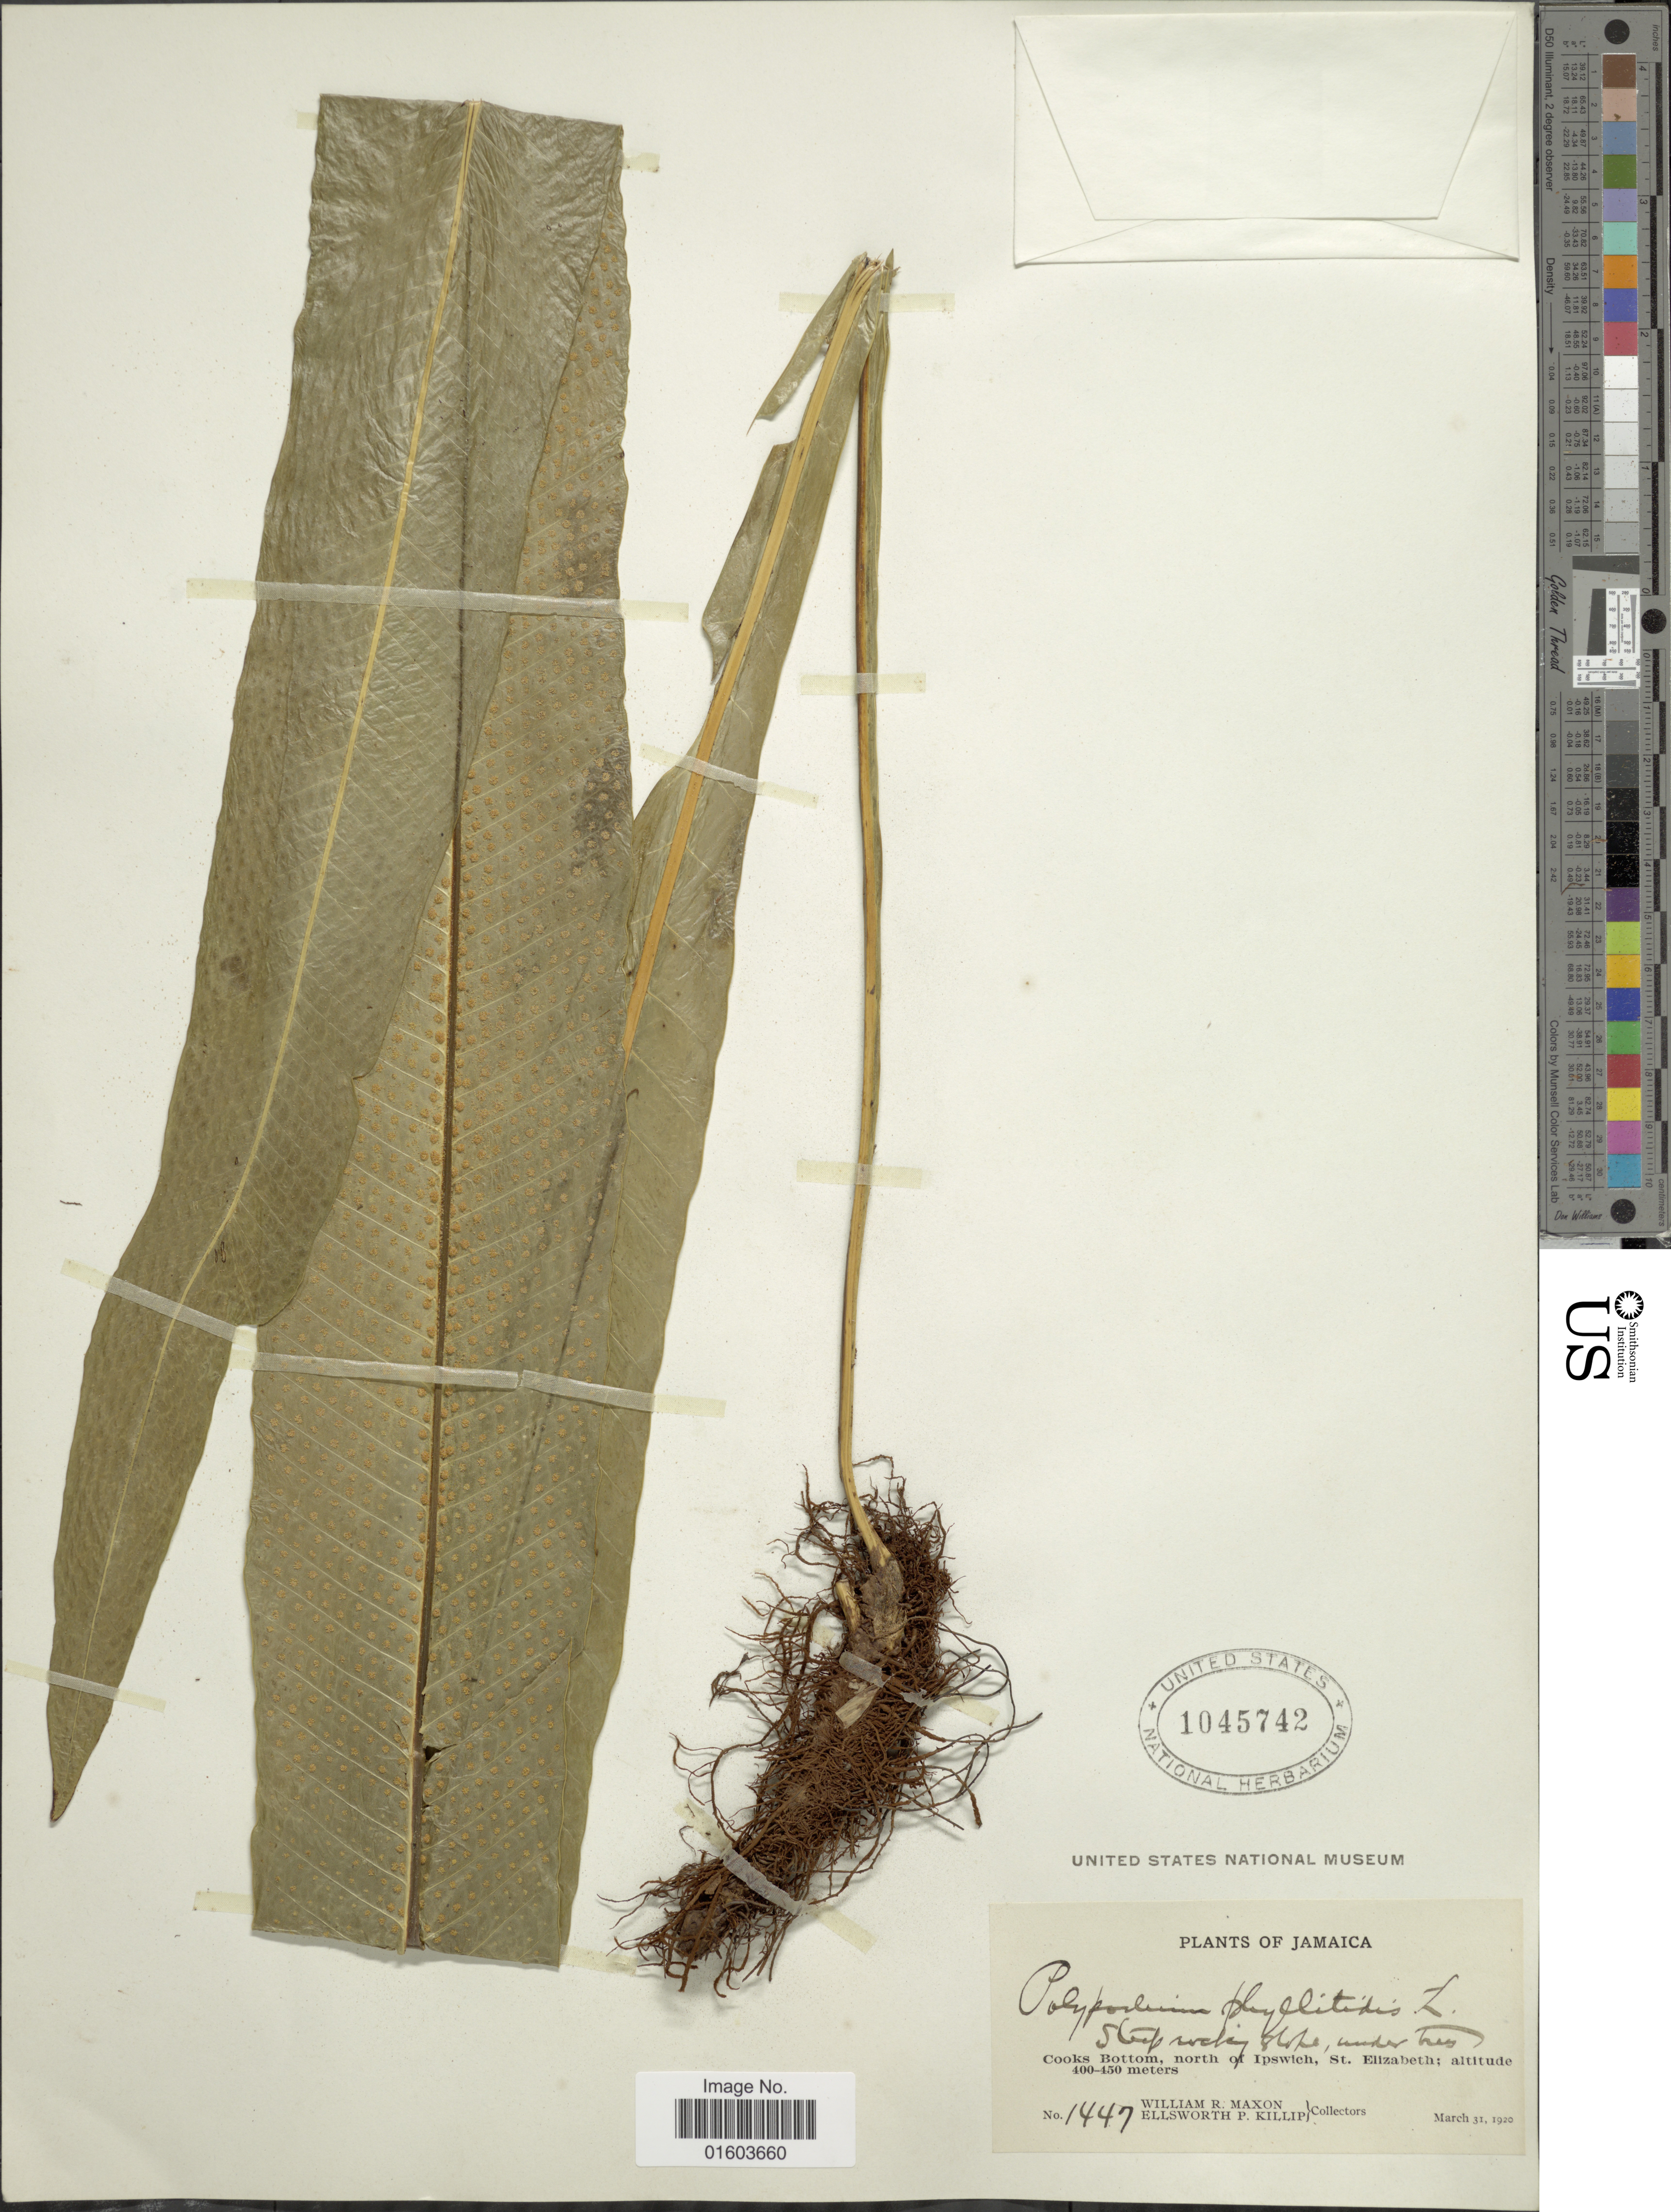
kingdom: Plantae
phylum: Tracheophyta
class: Polypodiopsida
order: Polypodiales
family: Polypodiaceae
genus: Campyloneurum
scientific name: Campyloneurum phyllitidis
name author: (L.) C. Presl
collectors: W. R. Maxon & E. P. Killip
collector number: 1447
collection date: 1920-03-31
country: Jamaica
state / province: Saint Elizabeth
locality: Cooks Bottom, north of Ipswich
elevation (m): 400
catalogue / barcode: US 1045742